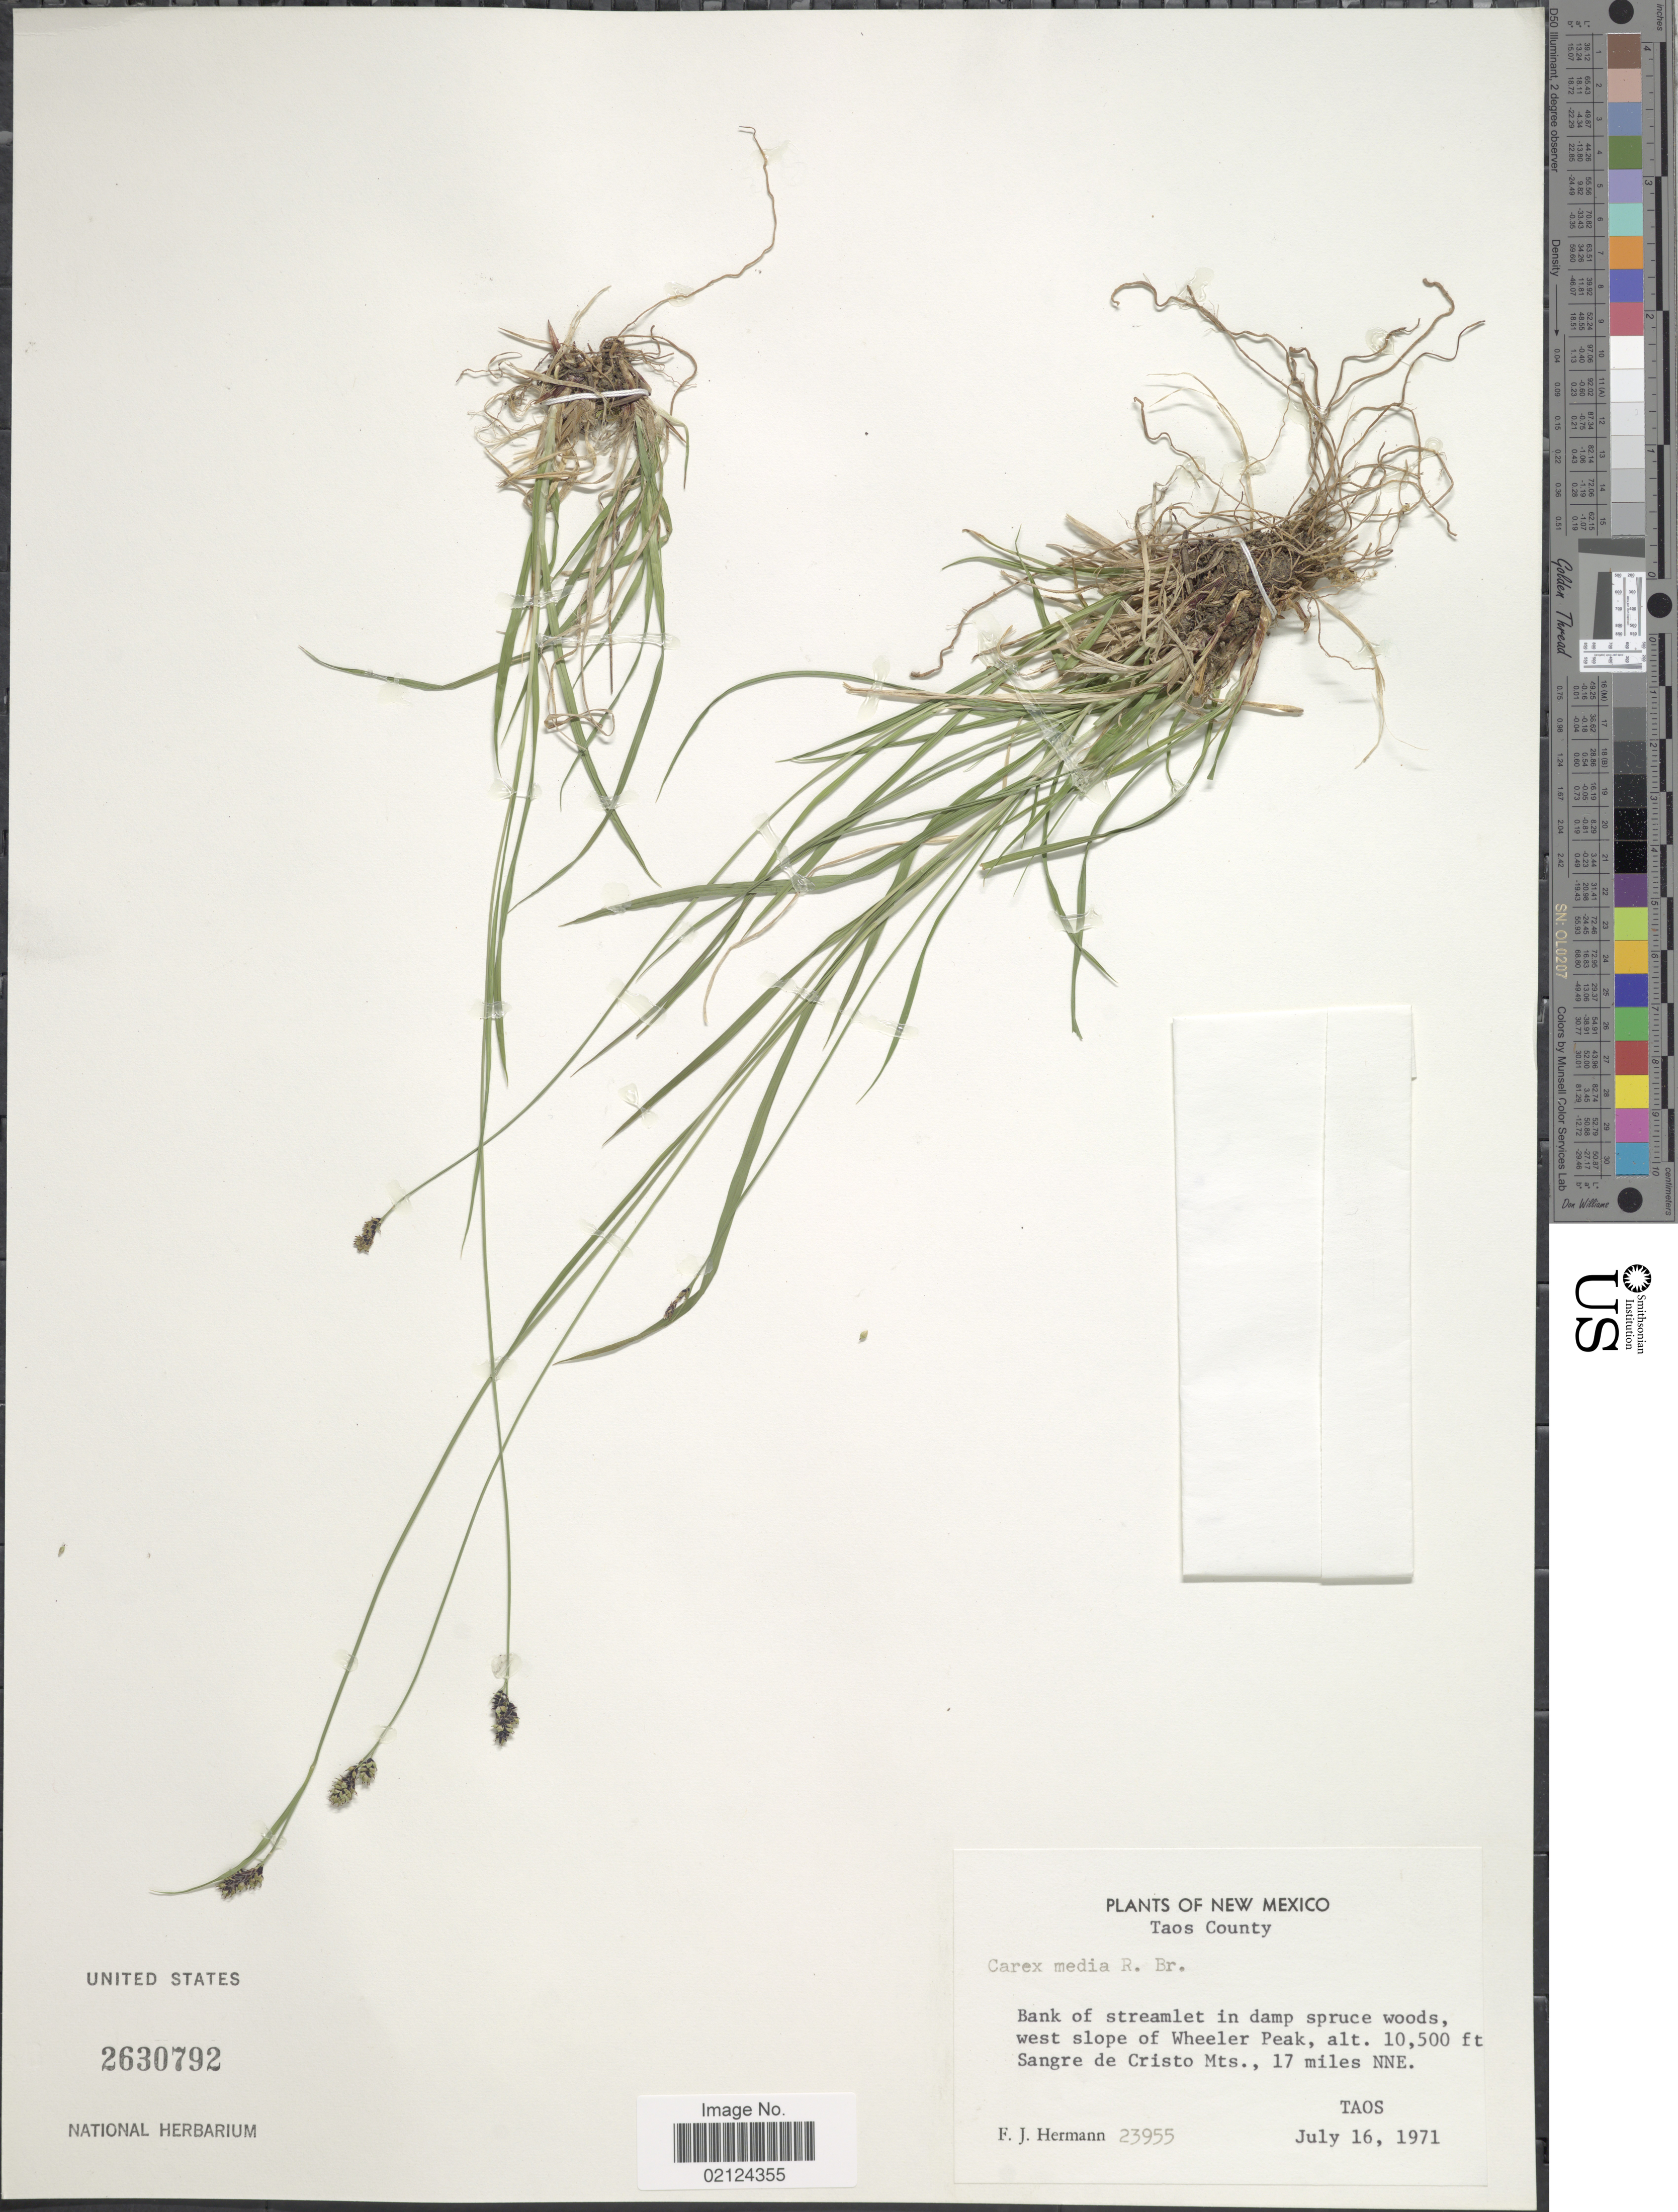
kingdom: Plantae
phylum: Tracheophyta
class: Liliopsida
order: Poales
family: Cyperaceae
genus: Carex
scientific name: Carex media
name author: R. Br.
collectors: F. J. Hermann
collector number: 23955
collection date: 1971-07-16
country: United States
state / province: New Mexico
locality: Taos County, west slope of Wheeler Peak, Sangre de Cristo Mts., 17 miles NNE Taos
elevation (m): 3200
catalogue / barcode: US 2630792